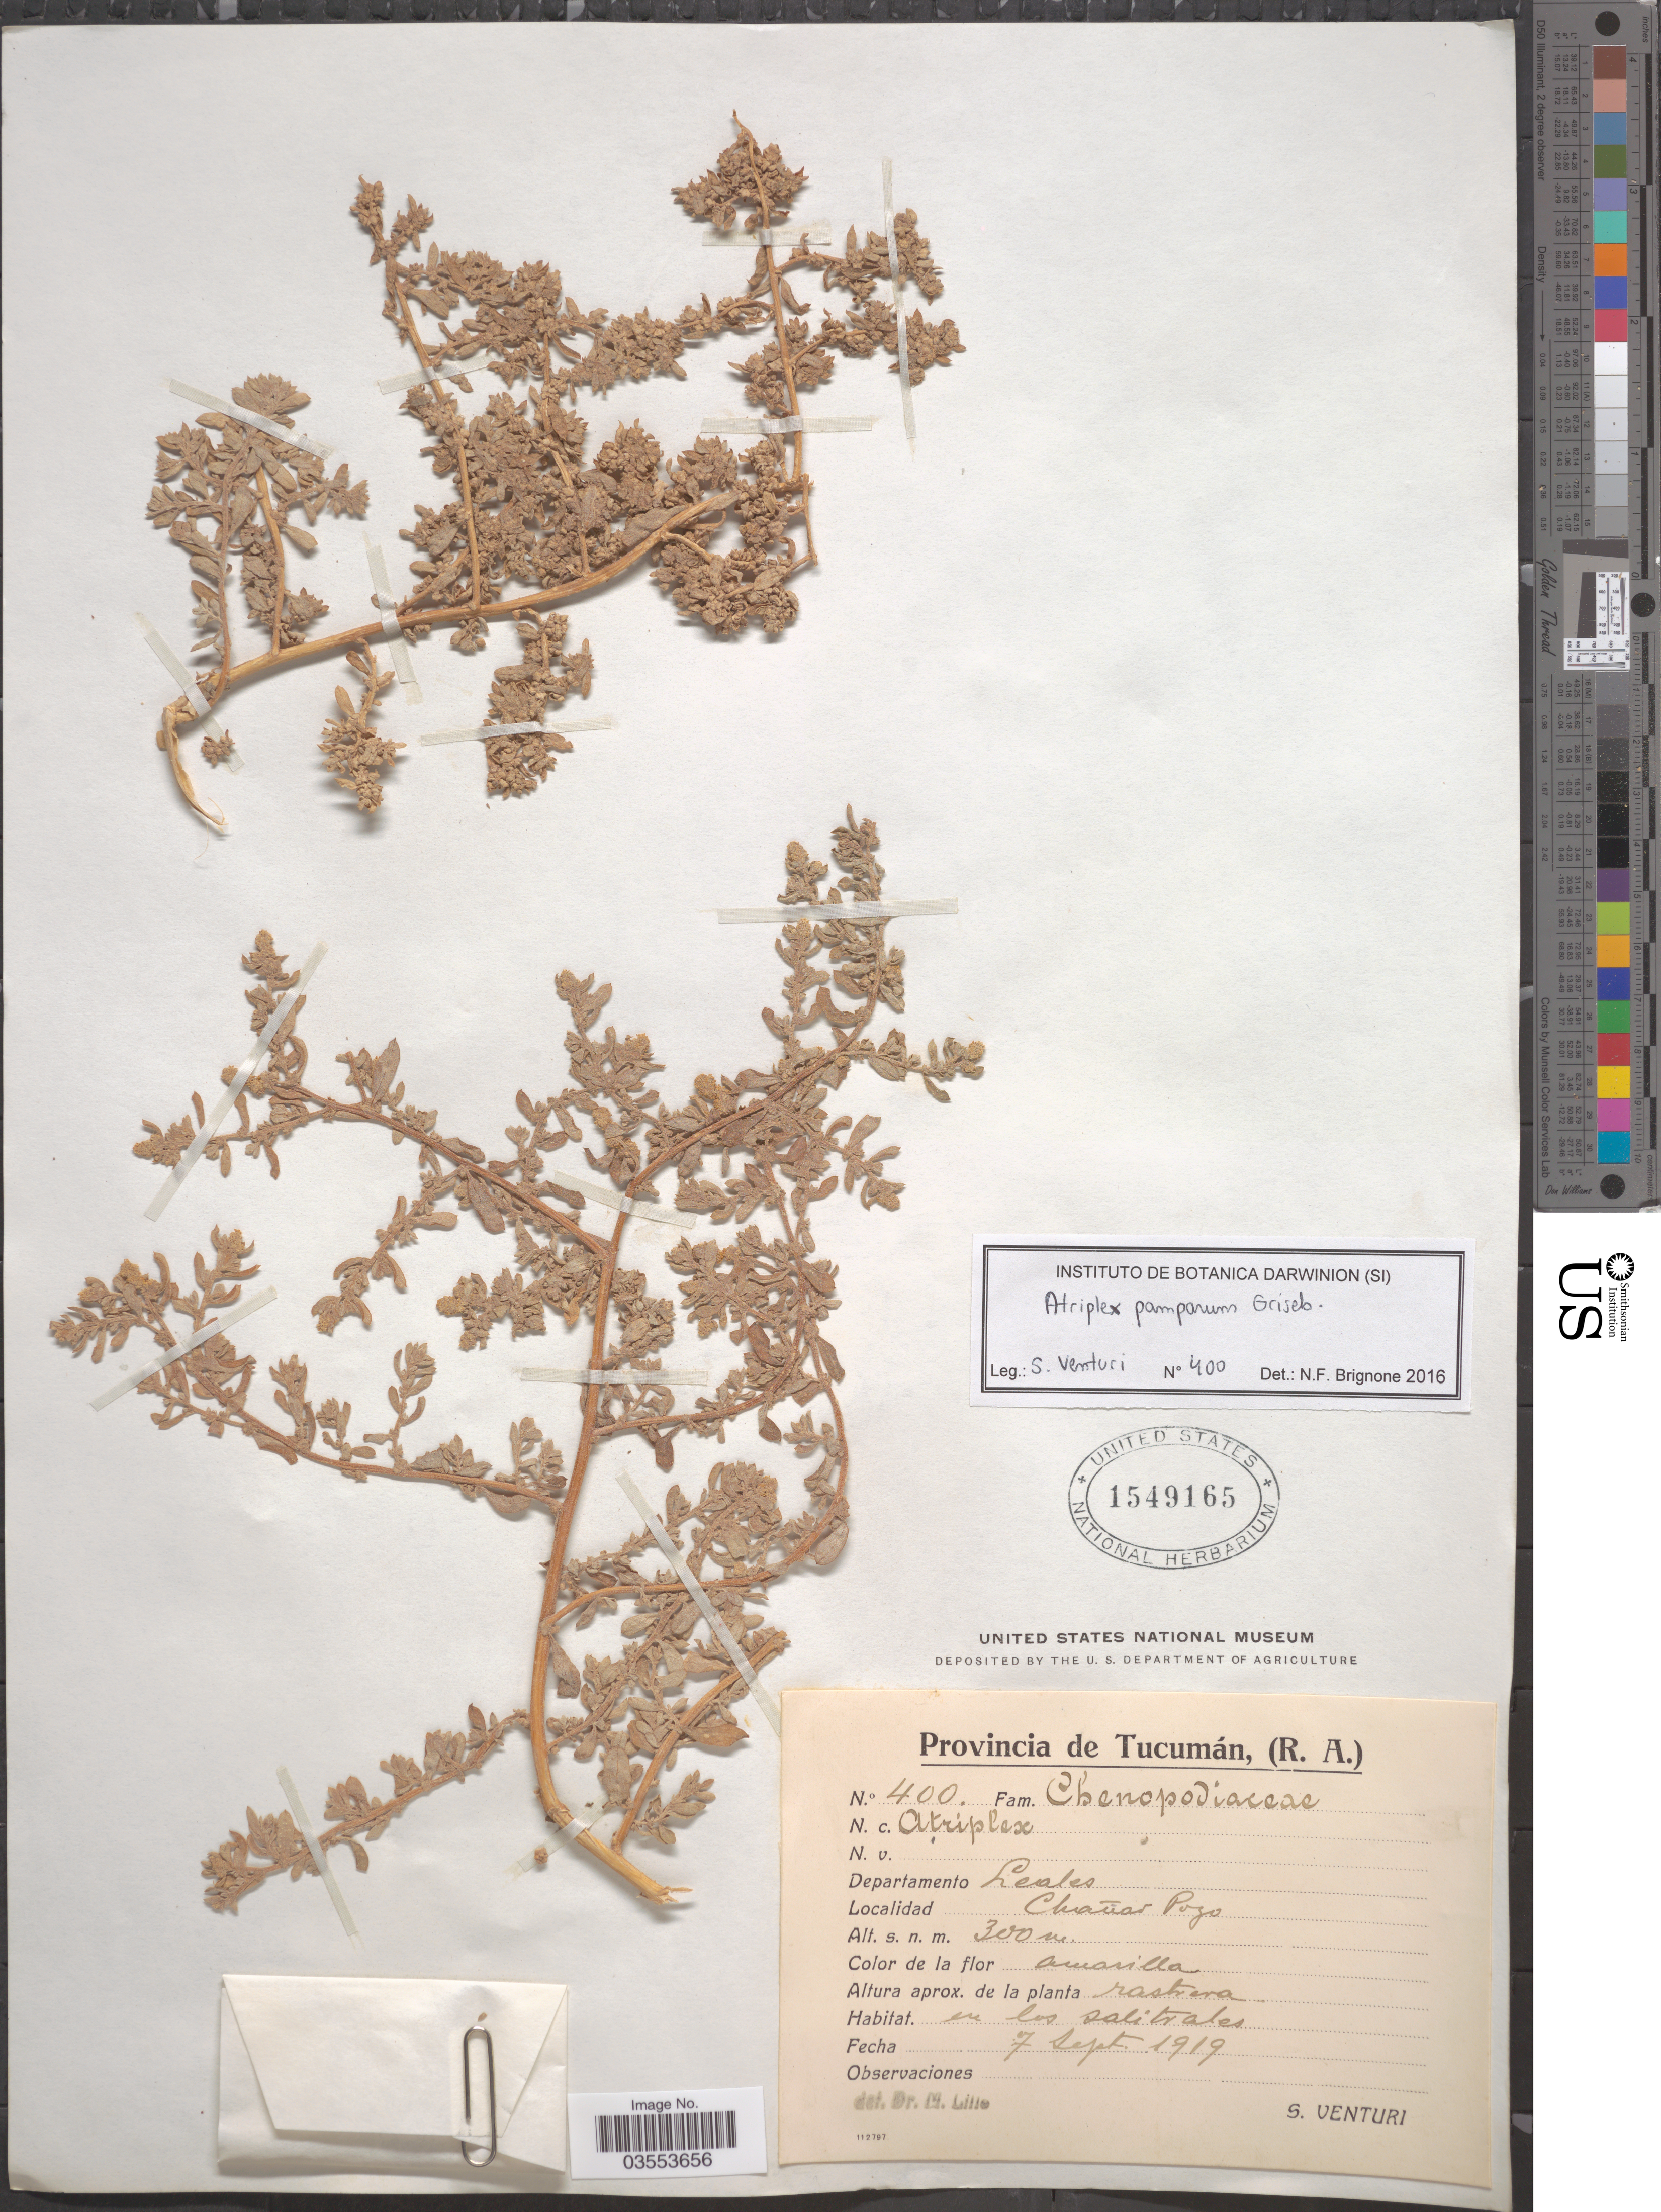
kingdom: Plantae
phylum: Tracheophyta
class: Magnoliopsida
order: Caryophyllales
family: Amaranthaceae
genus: Atriplex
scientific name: Atriplex sp.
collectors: S. Venturi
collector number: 400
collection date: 1919-09-07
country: Argentina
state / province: Tucuman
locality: Departamento Leales. Chañar Pozo.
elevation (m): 300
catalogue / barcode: US 1549165